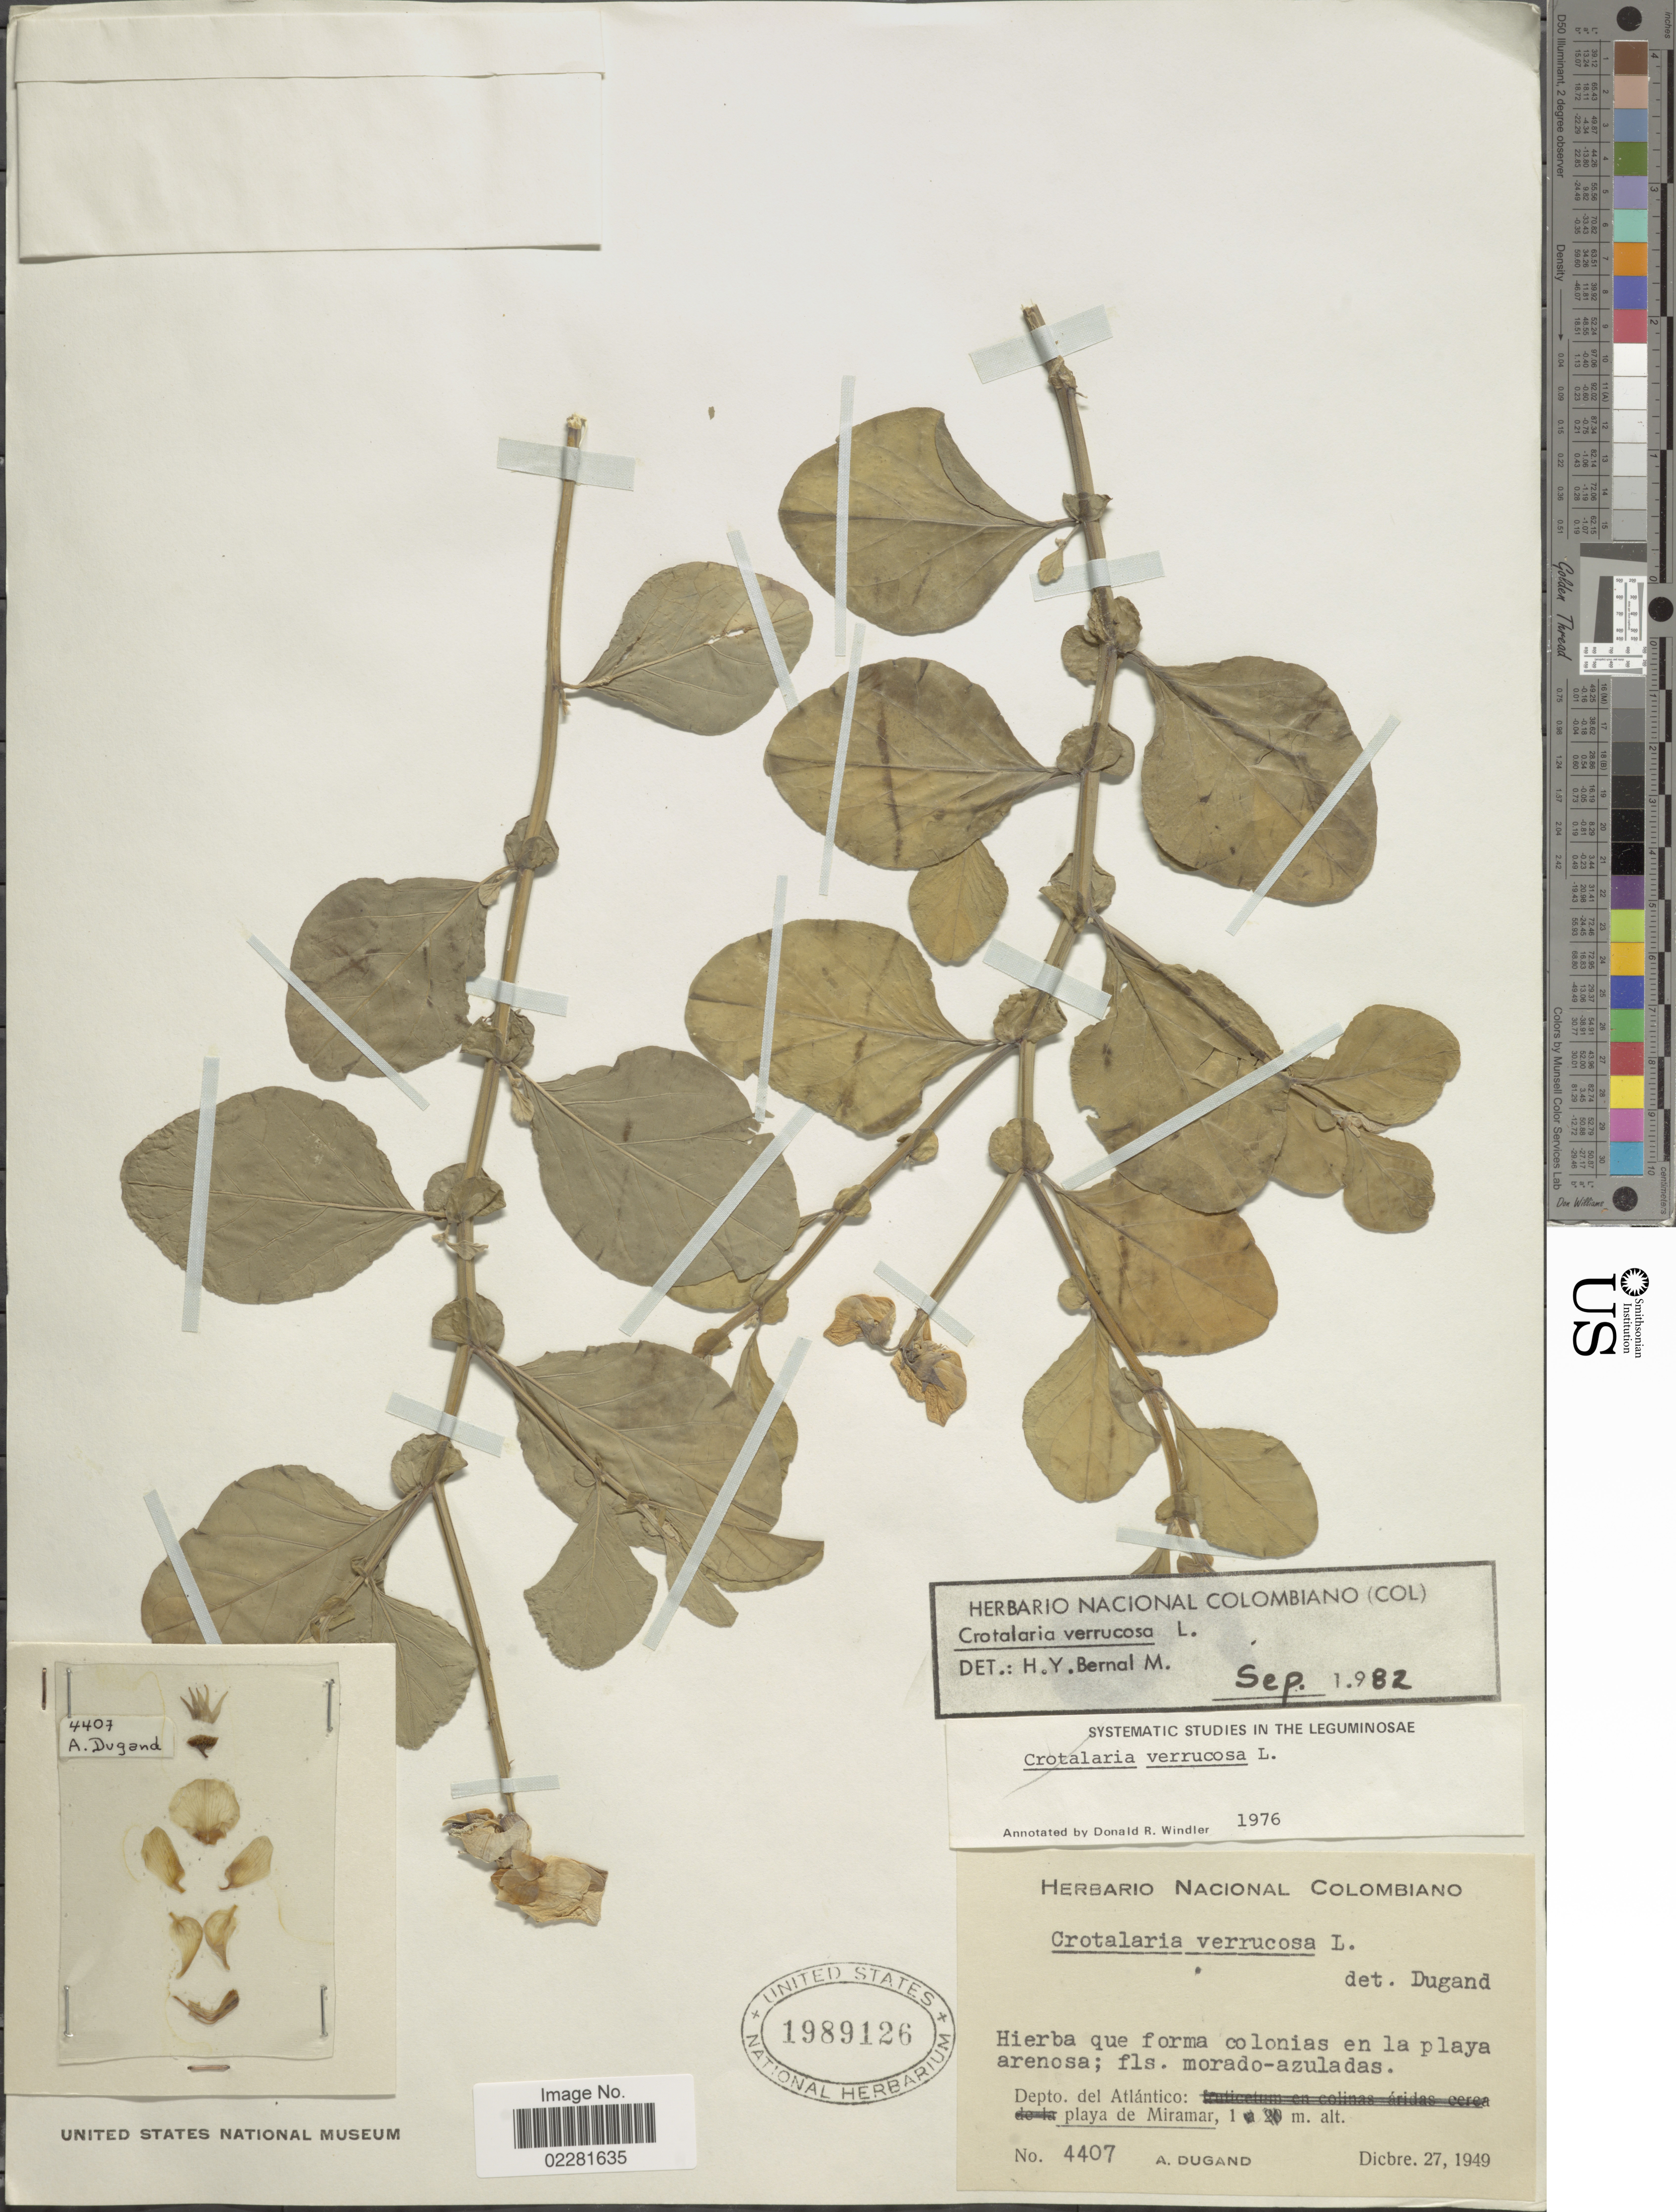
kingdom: Plantae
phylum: Tracheophyta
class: Magnoliopsida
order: Fabales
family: Fabaceae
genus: Crotalaria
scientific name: Crotalaria verrucosa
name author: L.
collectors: A. Dugand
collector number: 4407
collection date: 1949-12-27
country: Argentina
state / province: Tierra del Fuego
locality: Ppaya de Miramar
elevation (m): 1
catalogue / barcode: US 1989126